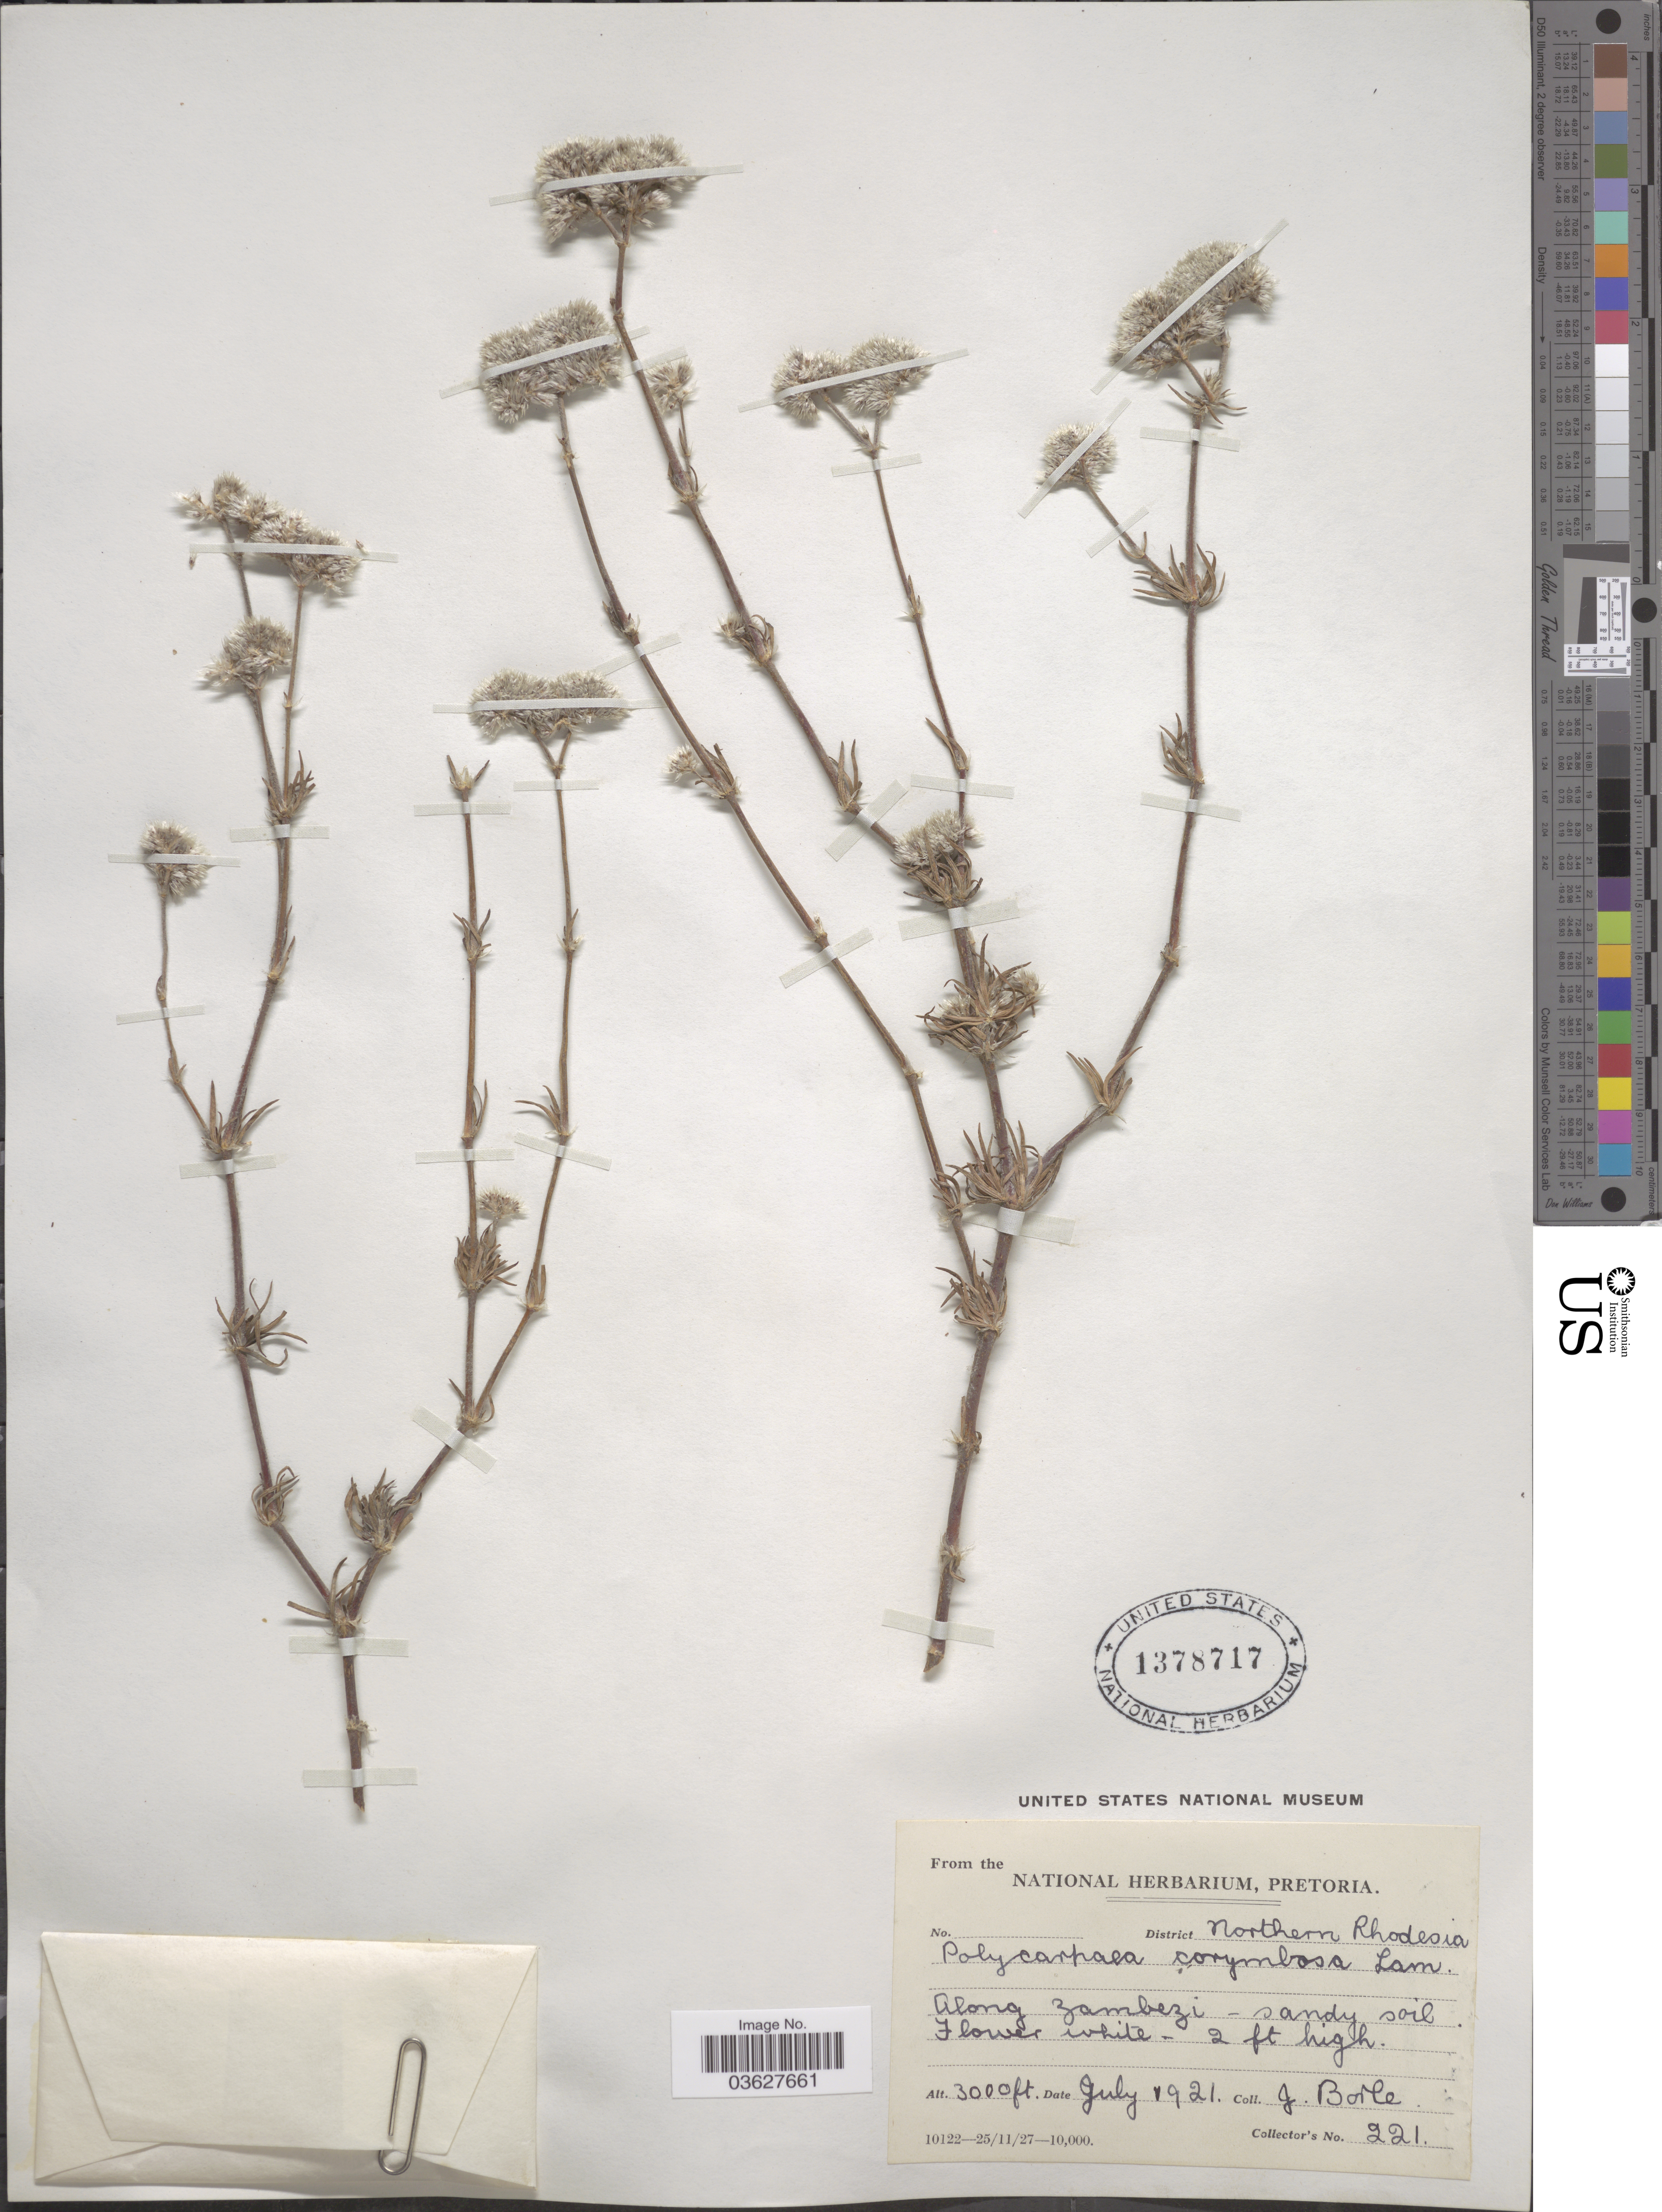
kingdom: Plantae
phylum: Tracheophyta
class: Magnoliopsida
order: Caryophyllales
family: Caryophyllaceae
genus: Polycarpaea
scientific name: Polycarpaea corymbosa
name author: (L.) Lam.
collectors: J. Boyle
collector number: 221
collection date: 1921-07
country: Zambia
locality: District Northern Rhodesia. Along Zambezi - sandy soil.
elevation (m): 914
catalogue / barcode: US 1378717